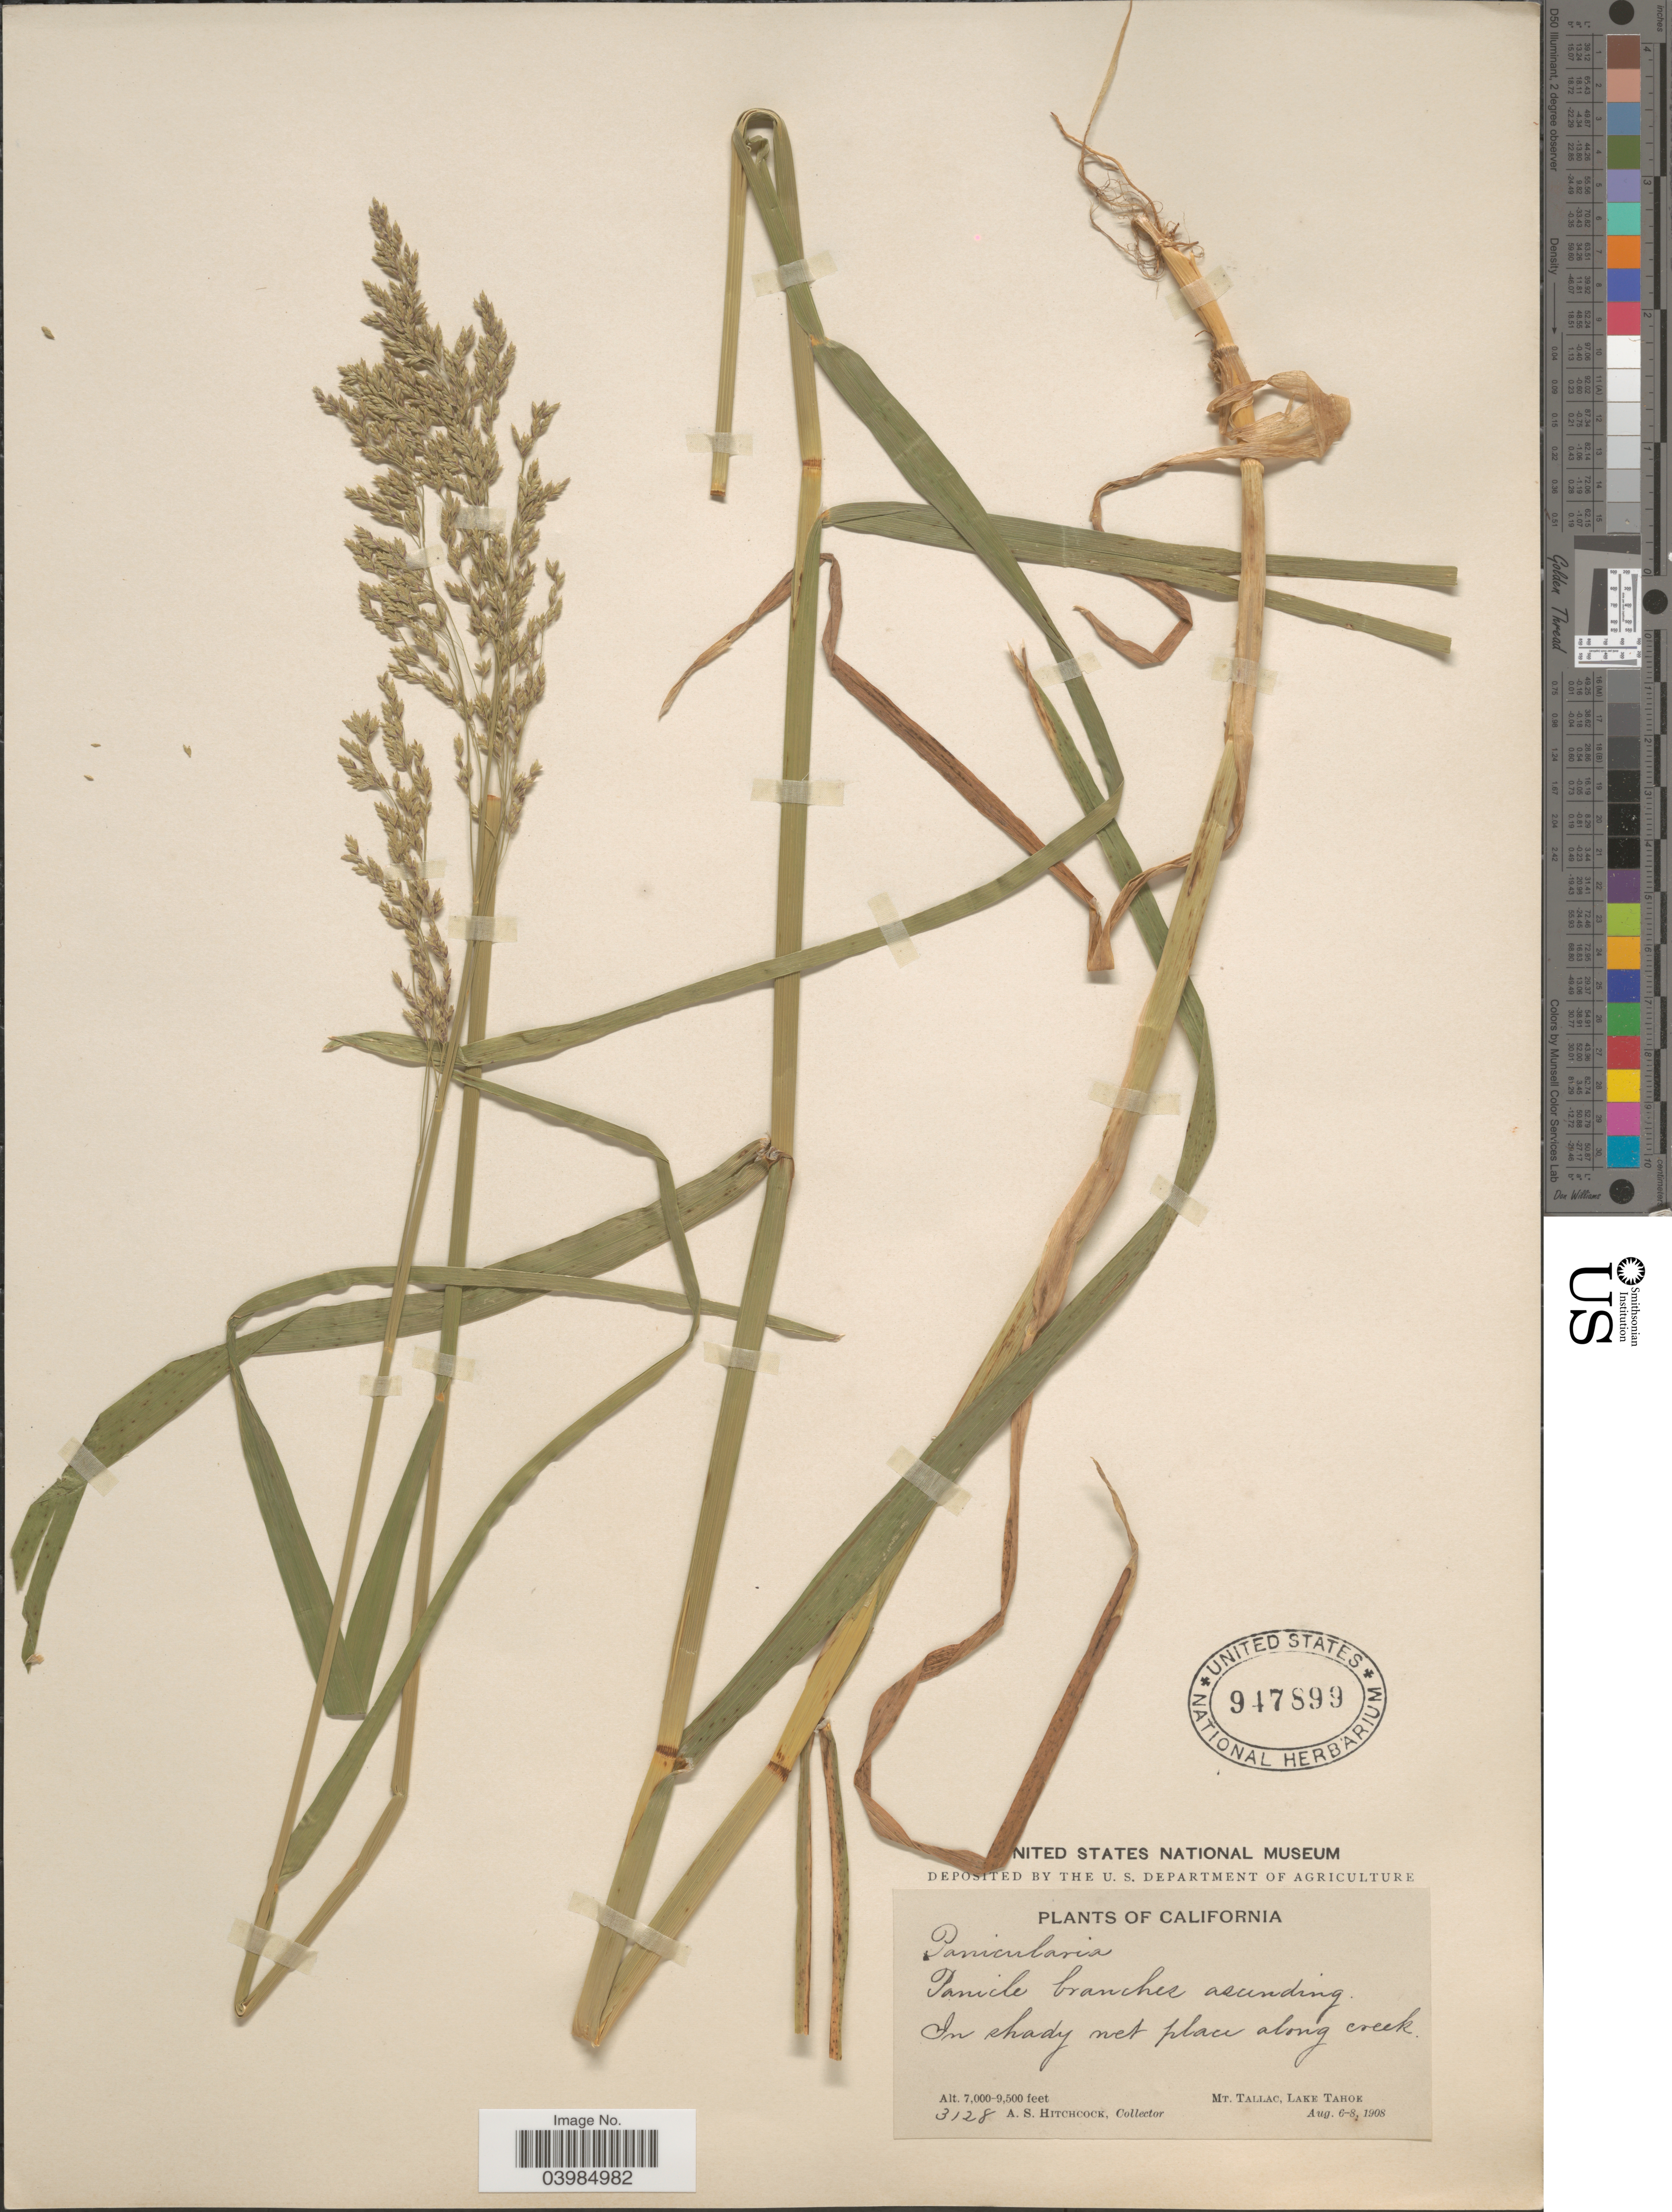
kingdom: Plantae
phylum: Tracheophyta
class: Liliopsida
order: Poales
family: Poaceae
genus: Glyceria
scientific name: Glyceria sp.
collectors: A. S. Hitchcock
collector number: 3128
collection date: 1908-08-06/1908-08-08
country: United States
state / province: California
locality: In shady wet place along creek. Mt. Tallac, Lake Tahoe.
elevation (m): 2134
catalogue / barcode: US 947899